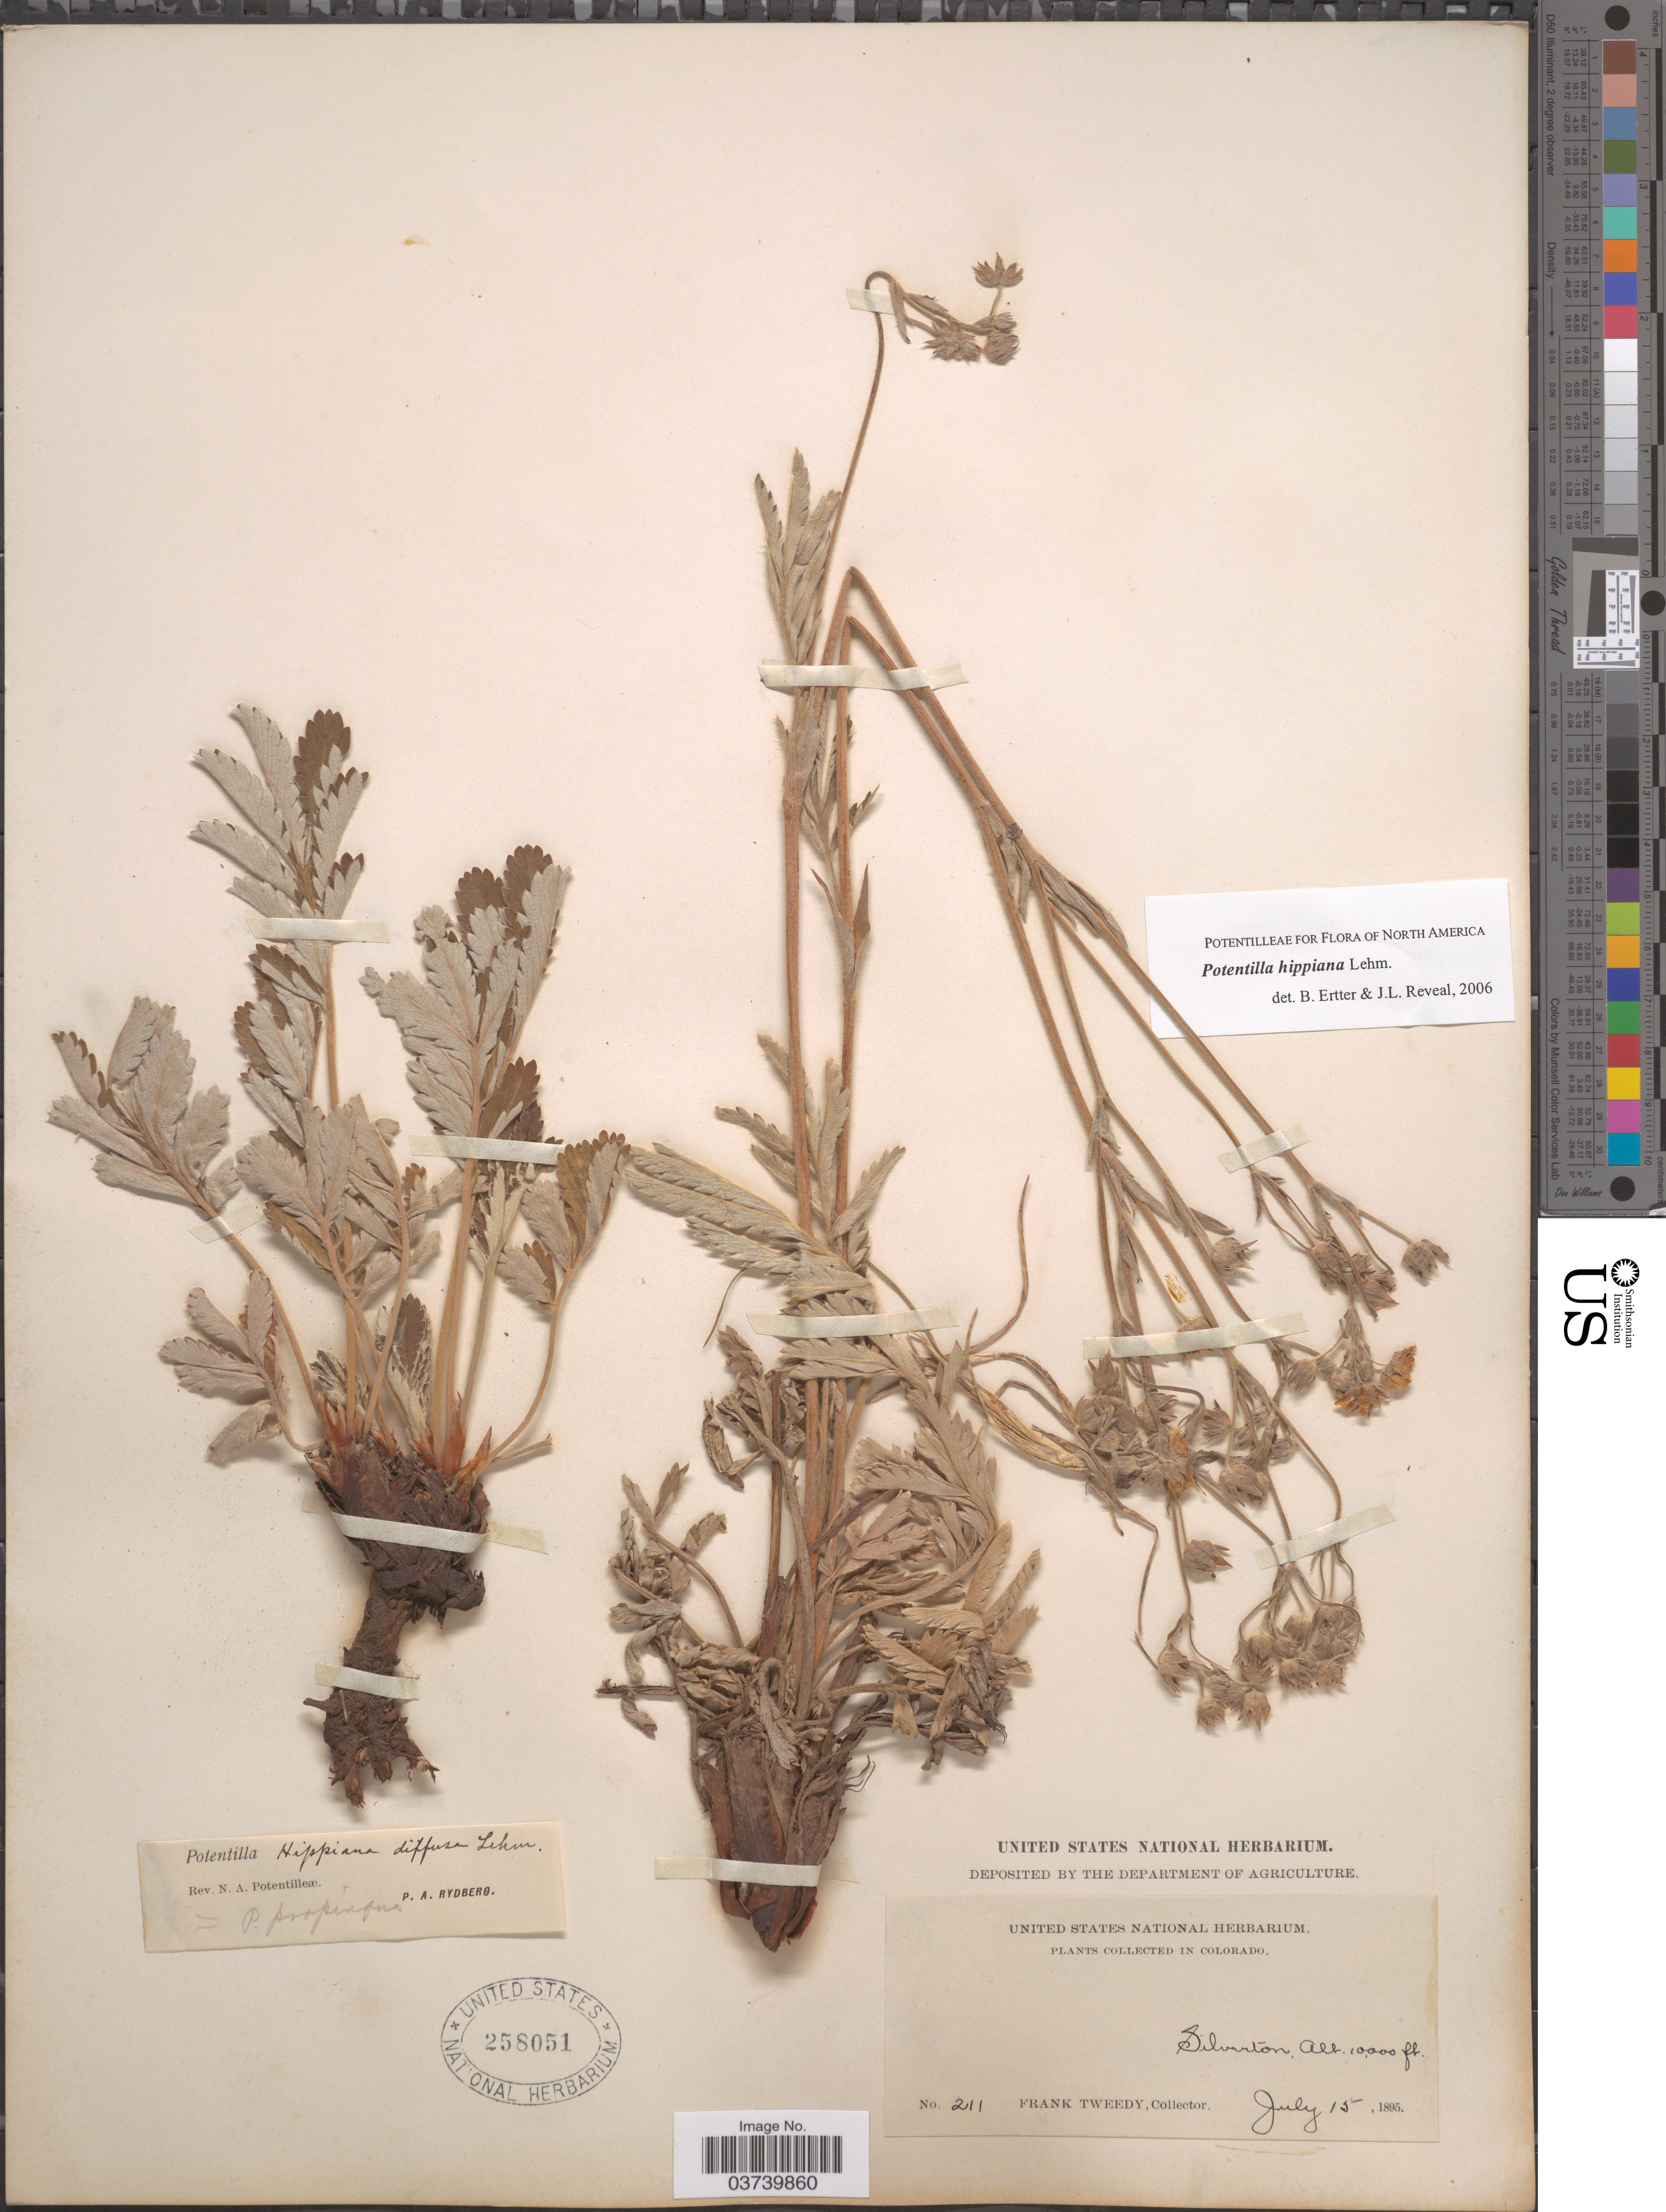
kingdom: Plantae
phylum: Tracheophyta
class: Magnoliopsida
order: Rosales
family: Rosaceae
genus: Potentilla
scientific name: Potentilla hippiana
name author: Lehm.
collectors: F. Tweedy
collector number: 211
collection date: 1895-07-15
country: United States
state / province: Colorado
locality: Silverton.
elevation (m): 3048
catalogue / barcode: US 258051